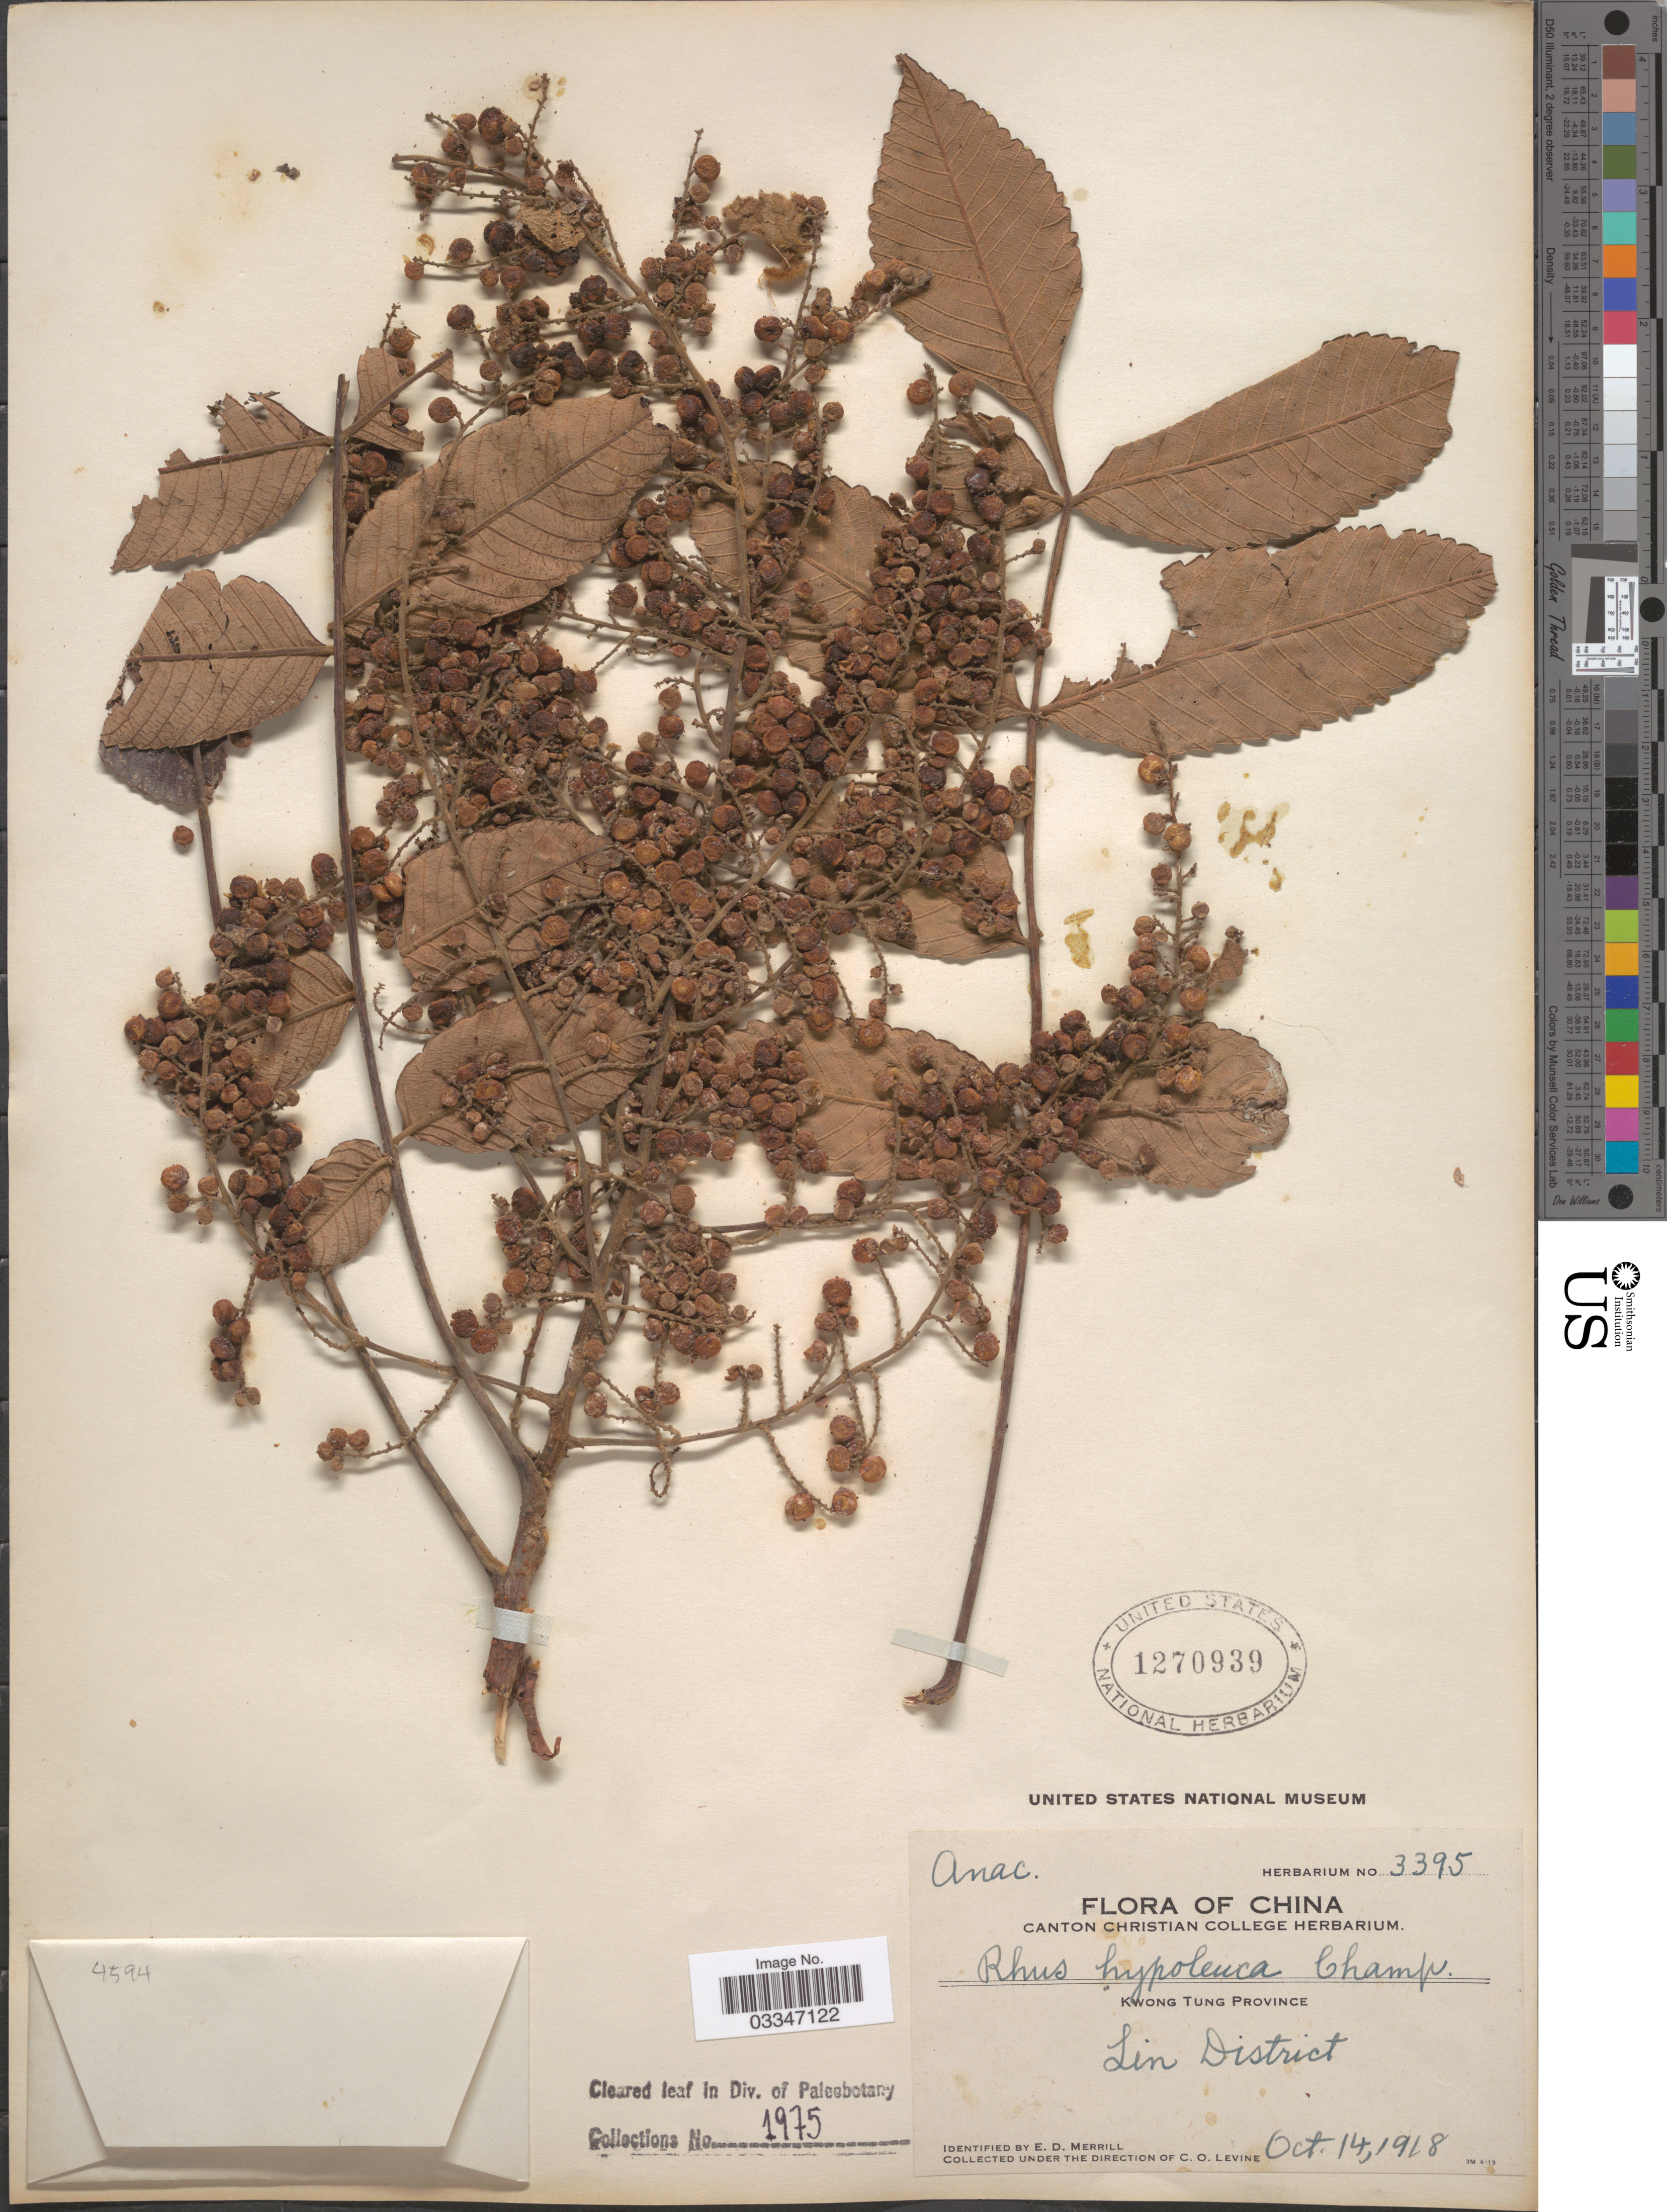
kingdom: Plantae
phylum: Tracheophyta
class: Magnoliopsida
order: Sapindales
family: Anacardiaceae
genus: Rhus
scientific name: Rhus hypoleuca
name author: Champ. ex Benth.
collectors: C. O. Levine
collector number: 3395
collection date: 1918-08-14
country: China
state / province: Guangdong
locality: Kwong Tung Province. Lin District.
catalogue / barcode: US 1270939